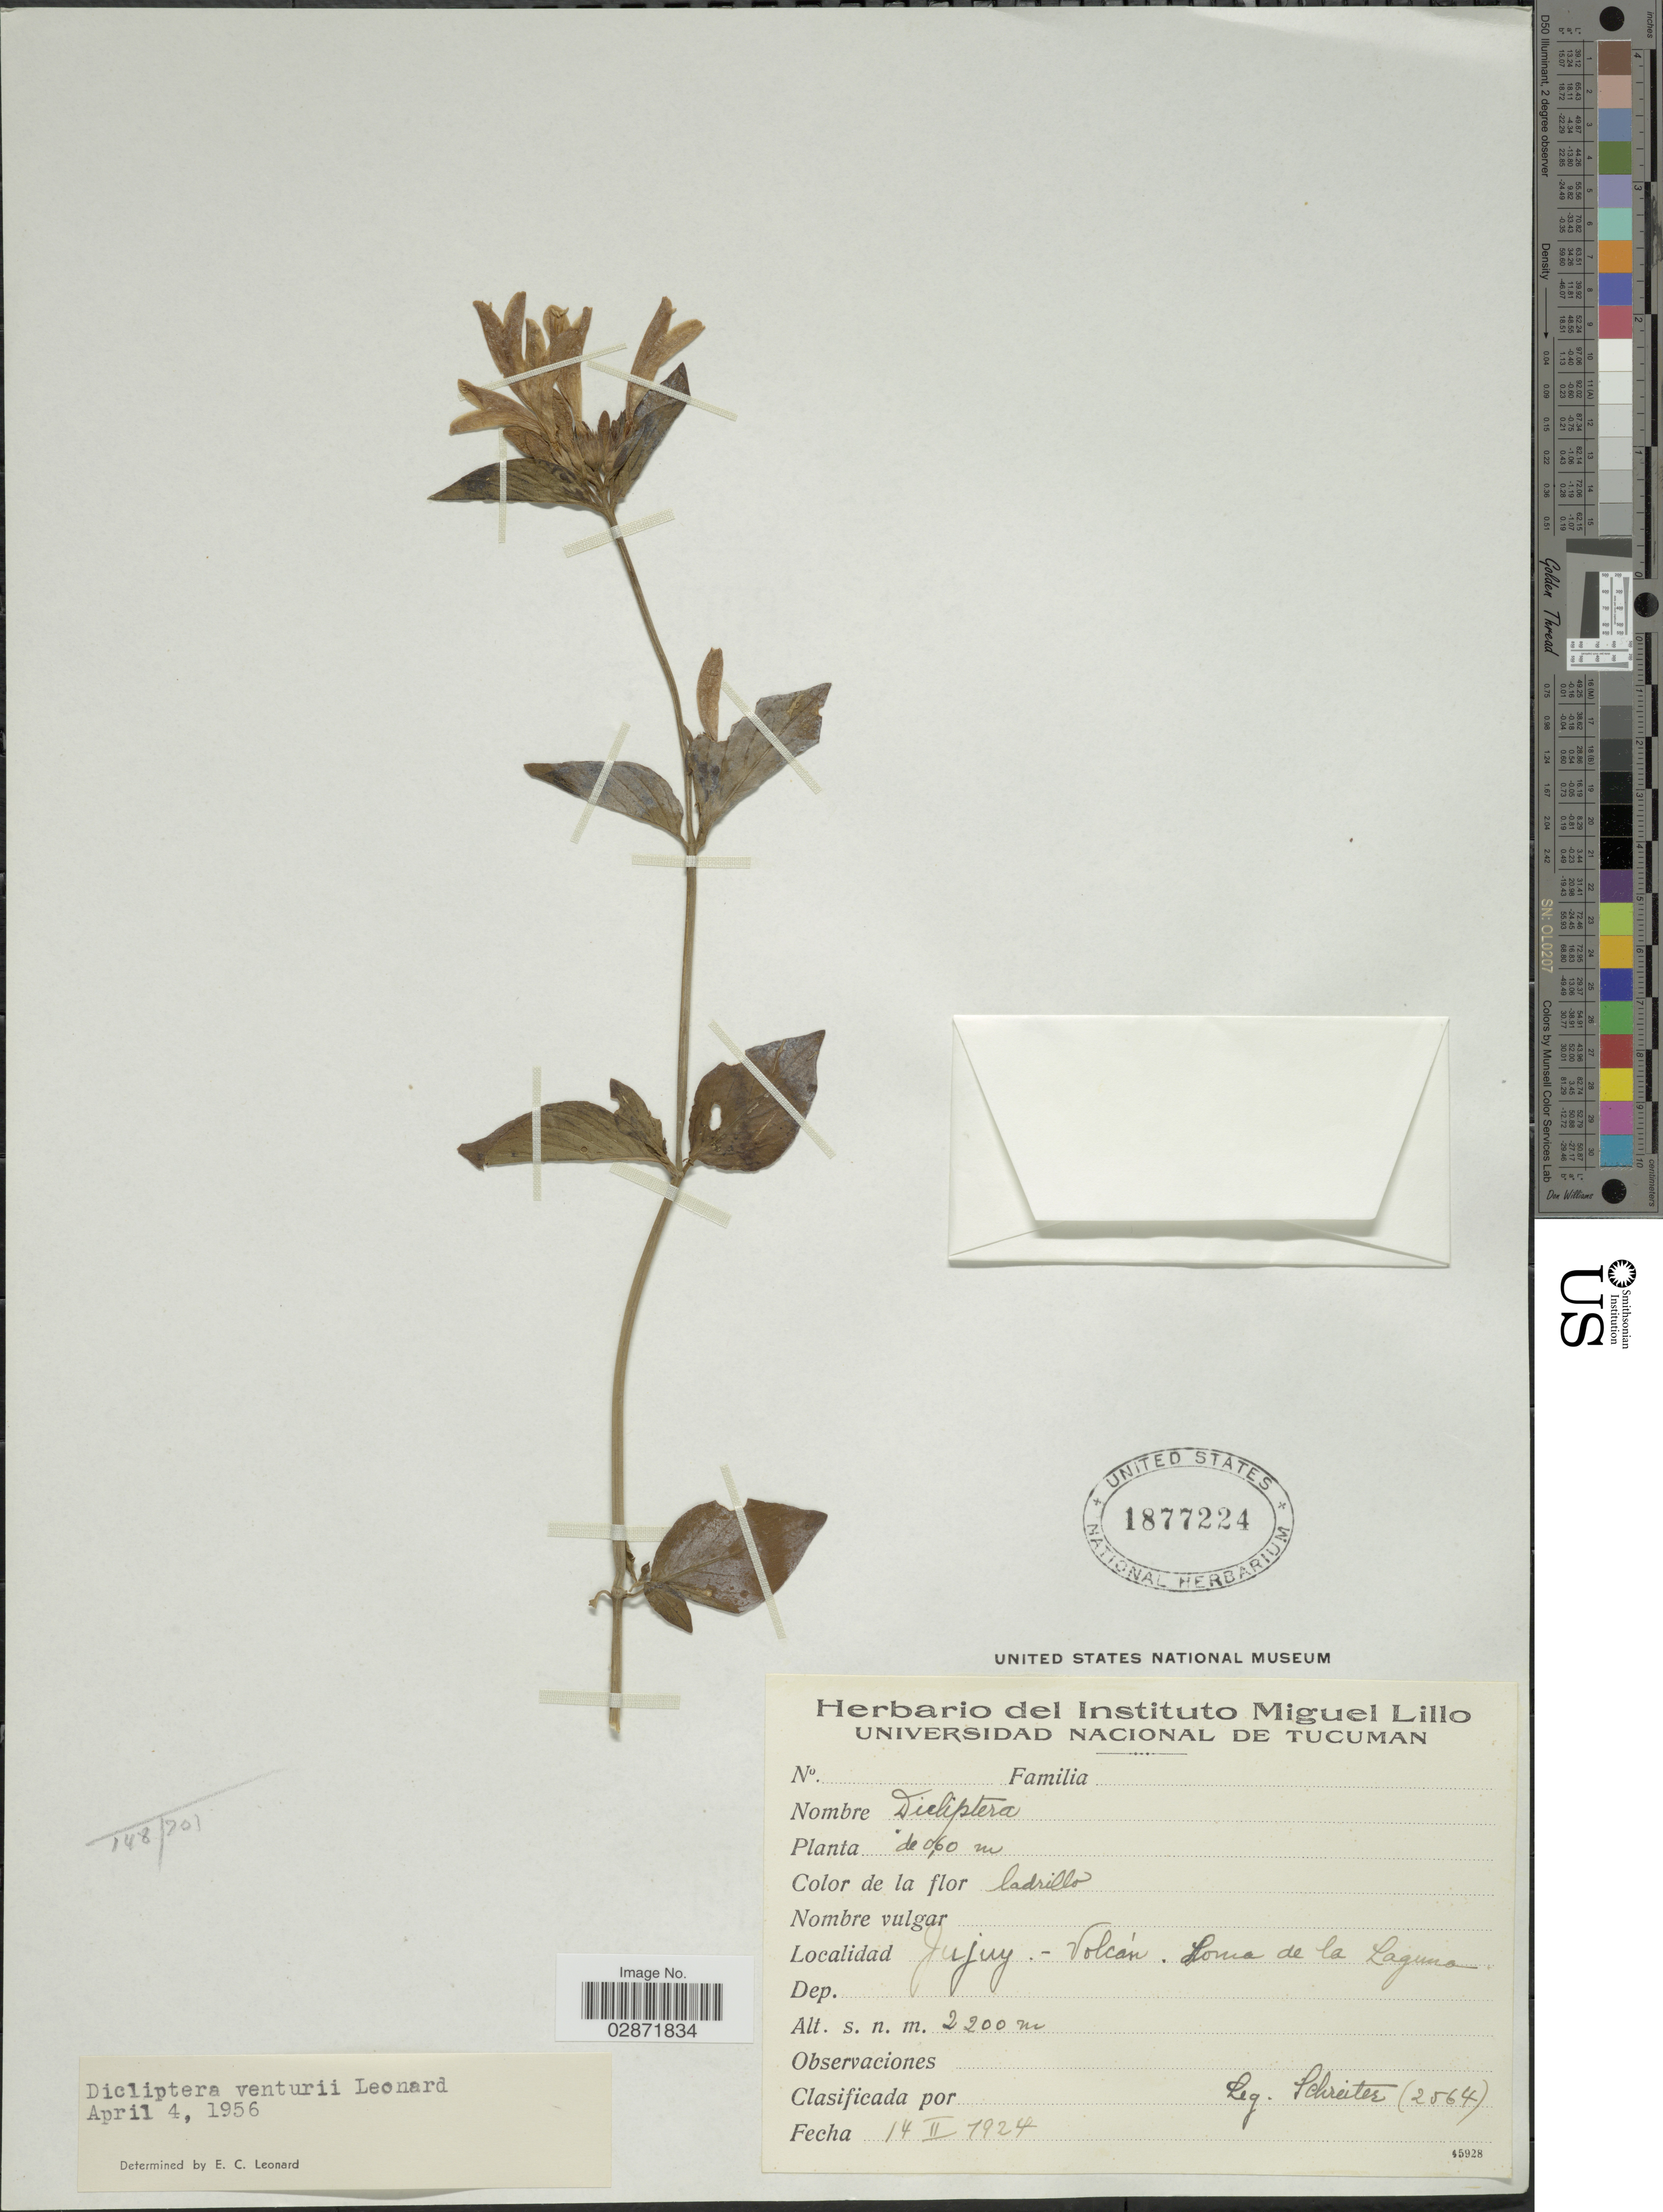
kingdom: Plantae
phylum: Tracheophyta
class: Magnoliopsida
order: Lamiales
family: Acanthaceae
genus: Dicliptera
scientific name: Dicliptera cabrerae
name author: C. Ezcurra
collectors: -. Schreiter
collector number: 2564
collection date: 1924-02-14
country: Argentina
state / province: Jujuy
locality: Volcán, Loma de la Laguna.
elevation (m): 2200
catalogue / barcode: US 1877224